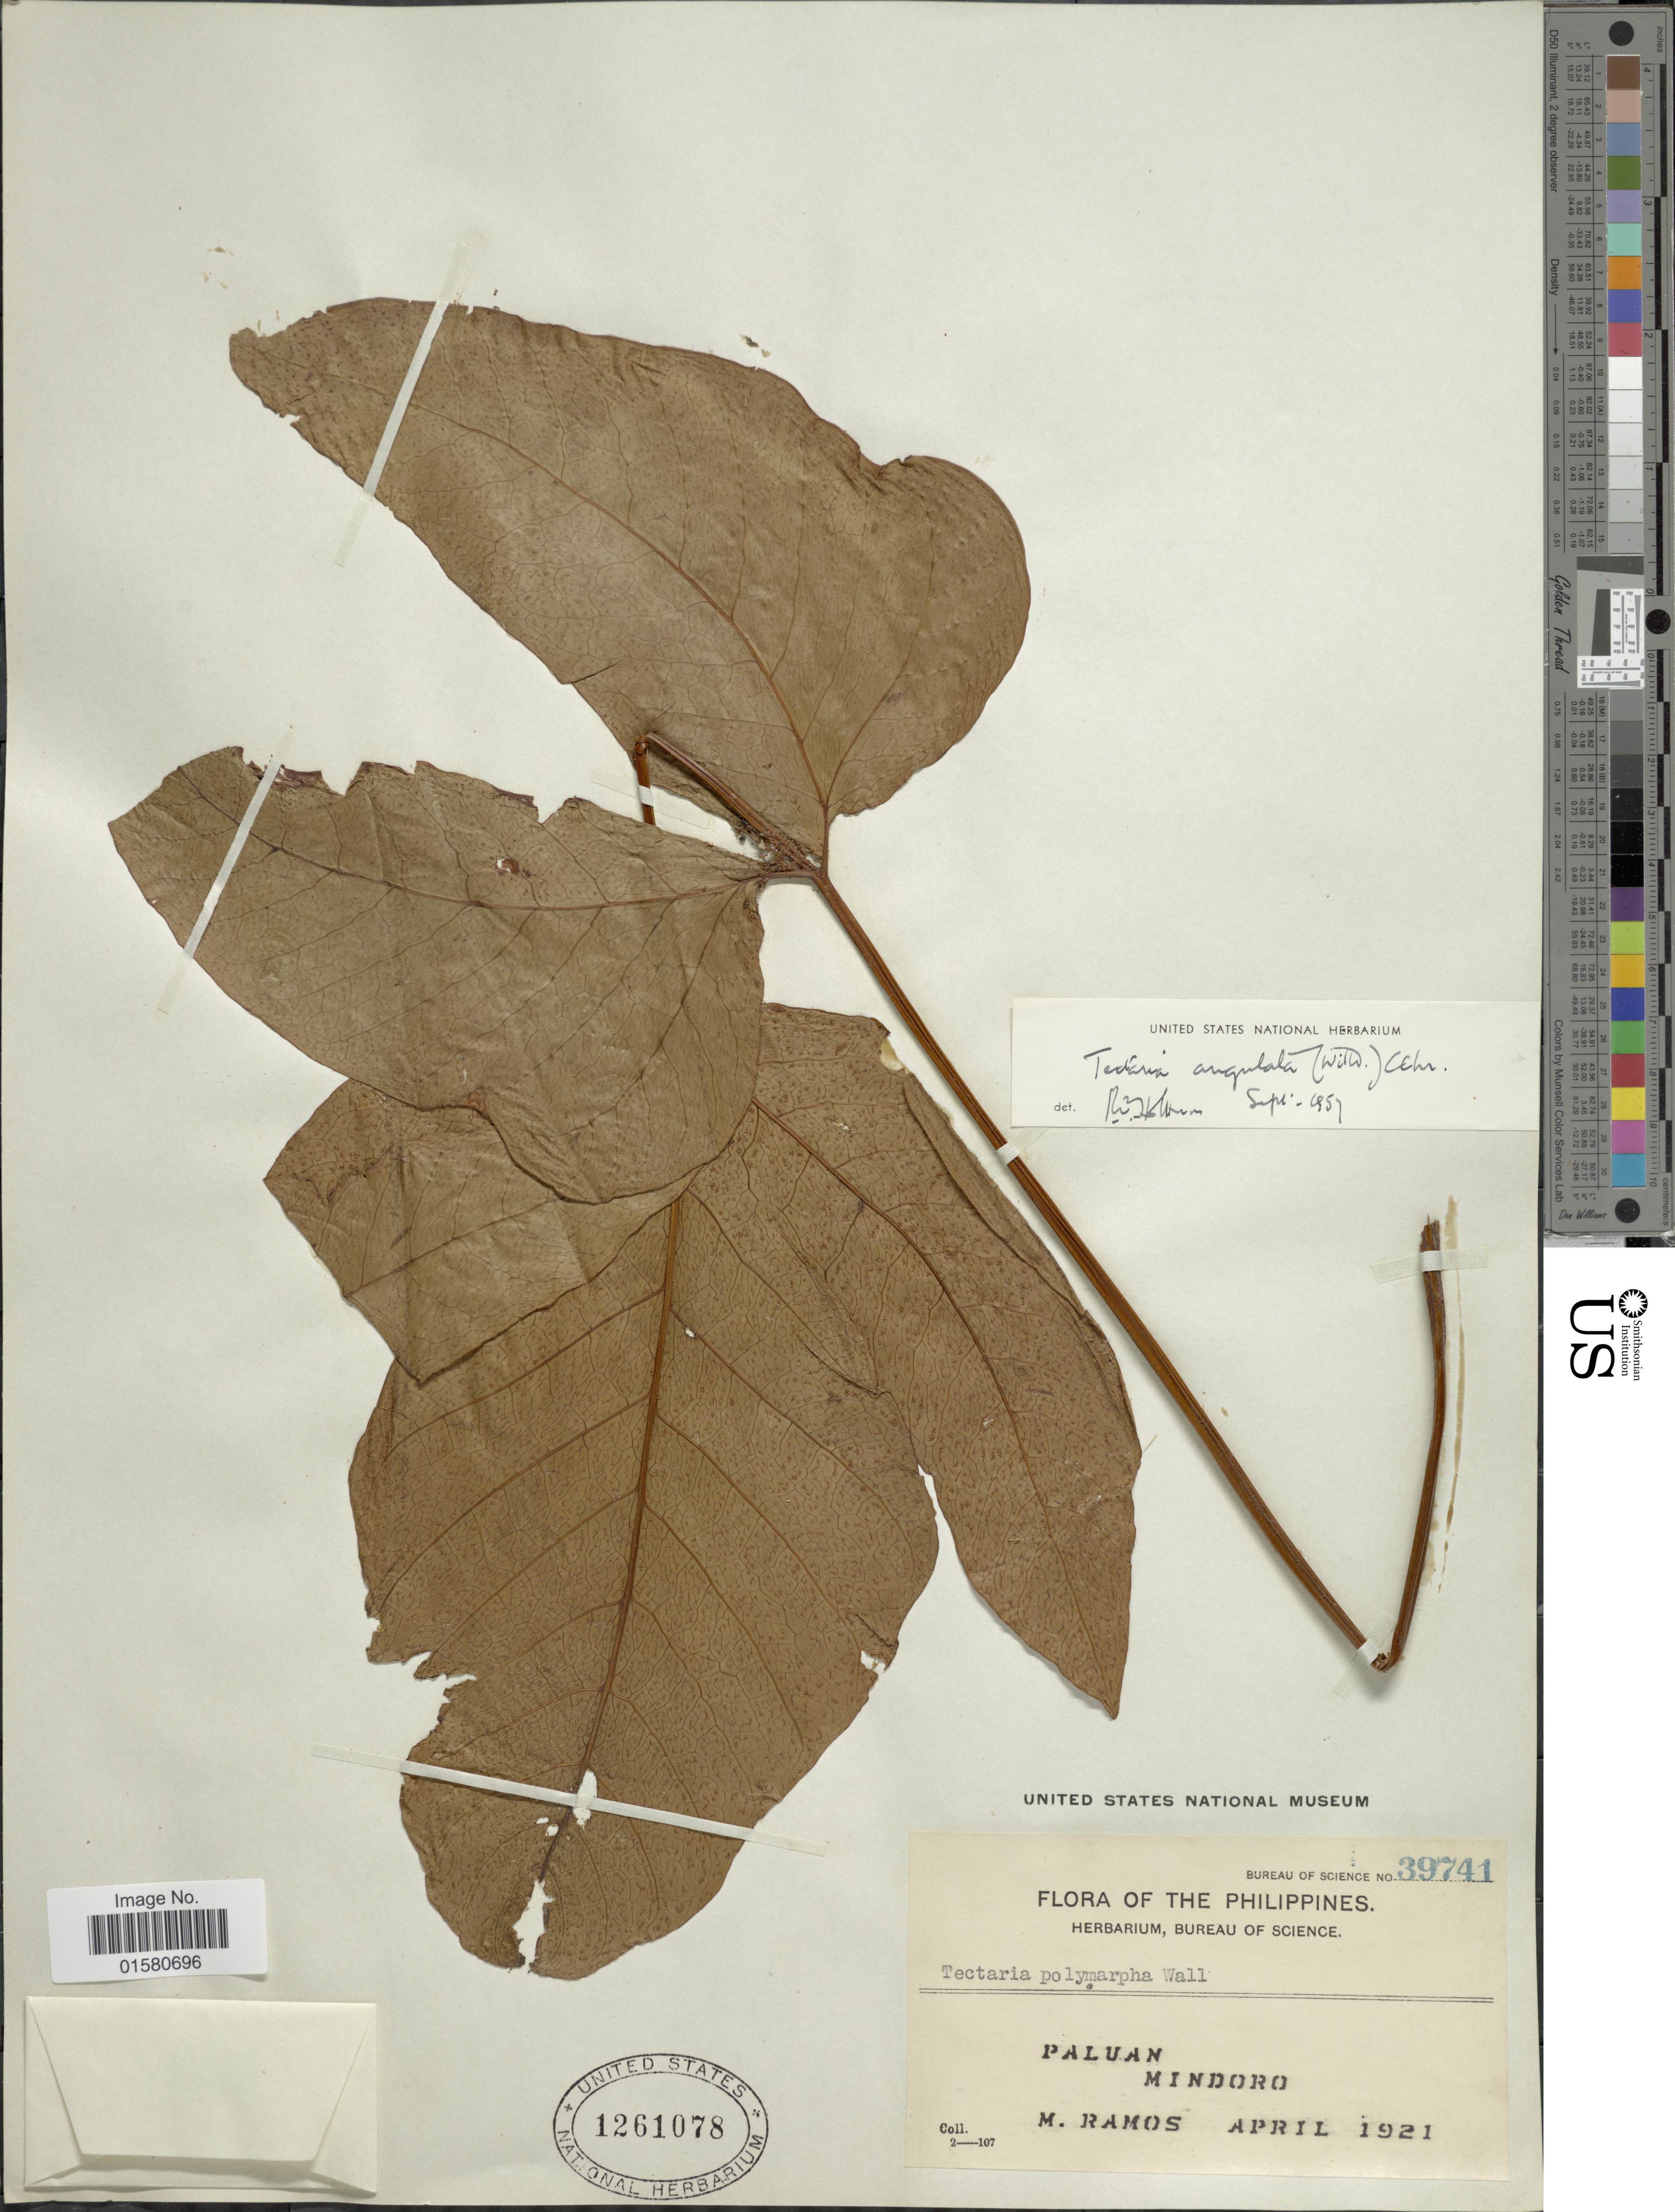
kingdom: Plantae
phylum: Tracheophyta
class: Polypodiopsida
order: Polypodiales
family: Tectariaceae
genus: Tectaria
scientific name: Tectaria angulata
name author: (Willd.) Copel.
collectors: M. Ramos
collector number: Bureau of Science 39741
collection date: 1921-04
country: Philippines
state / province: Mimaropa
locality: Paluan. Mindoro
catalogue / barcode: US 1261078